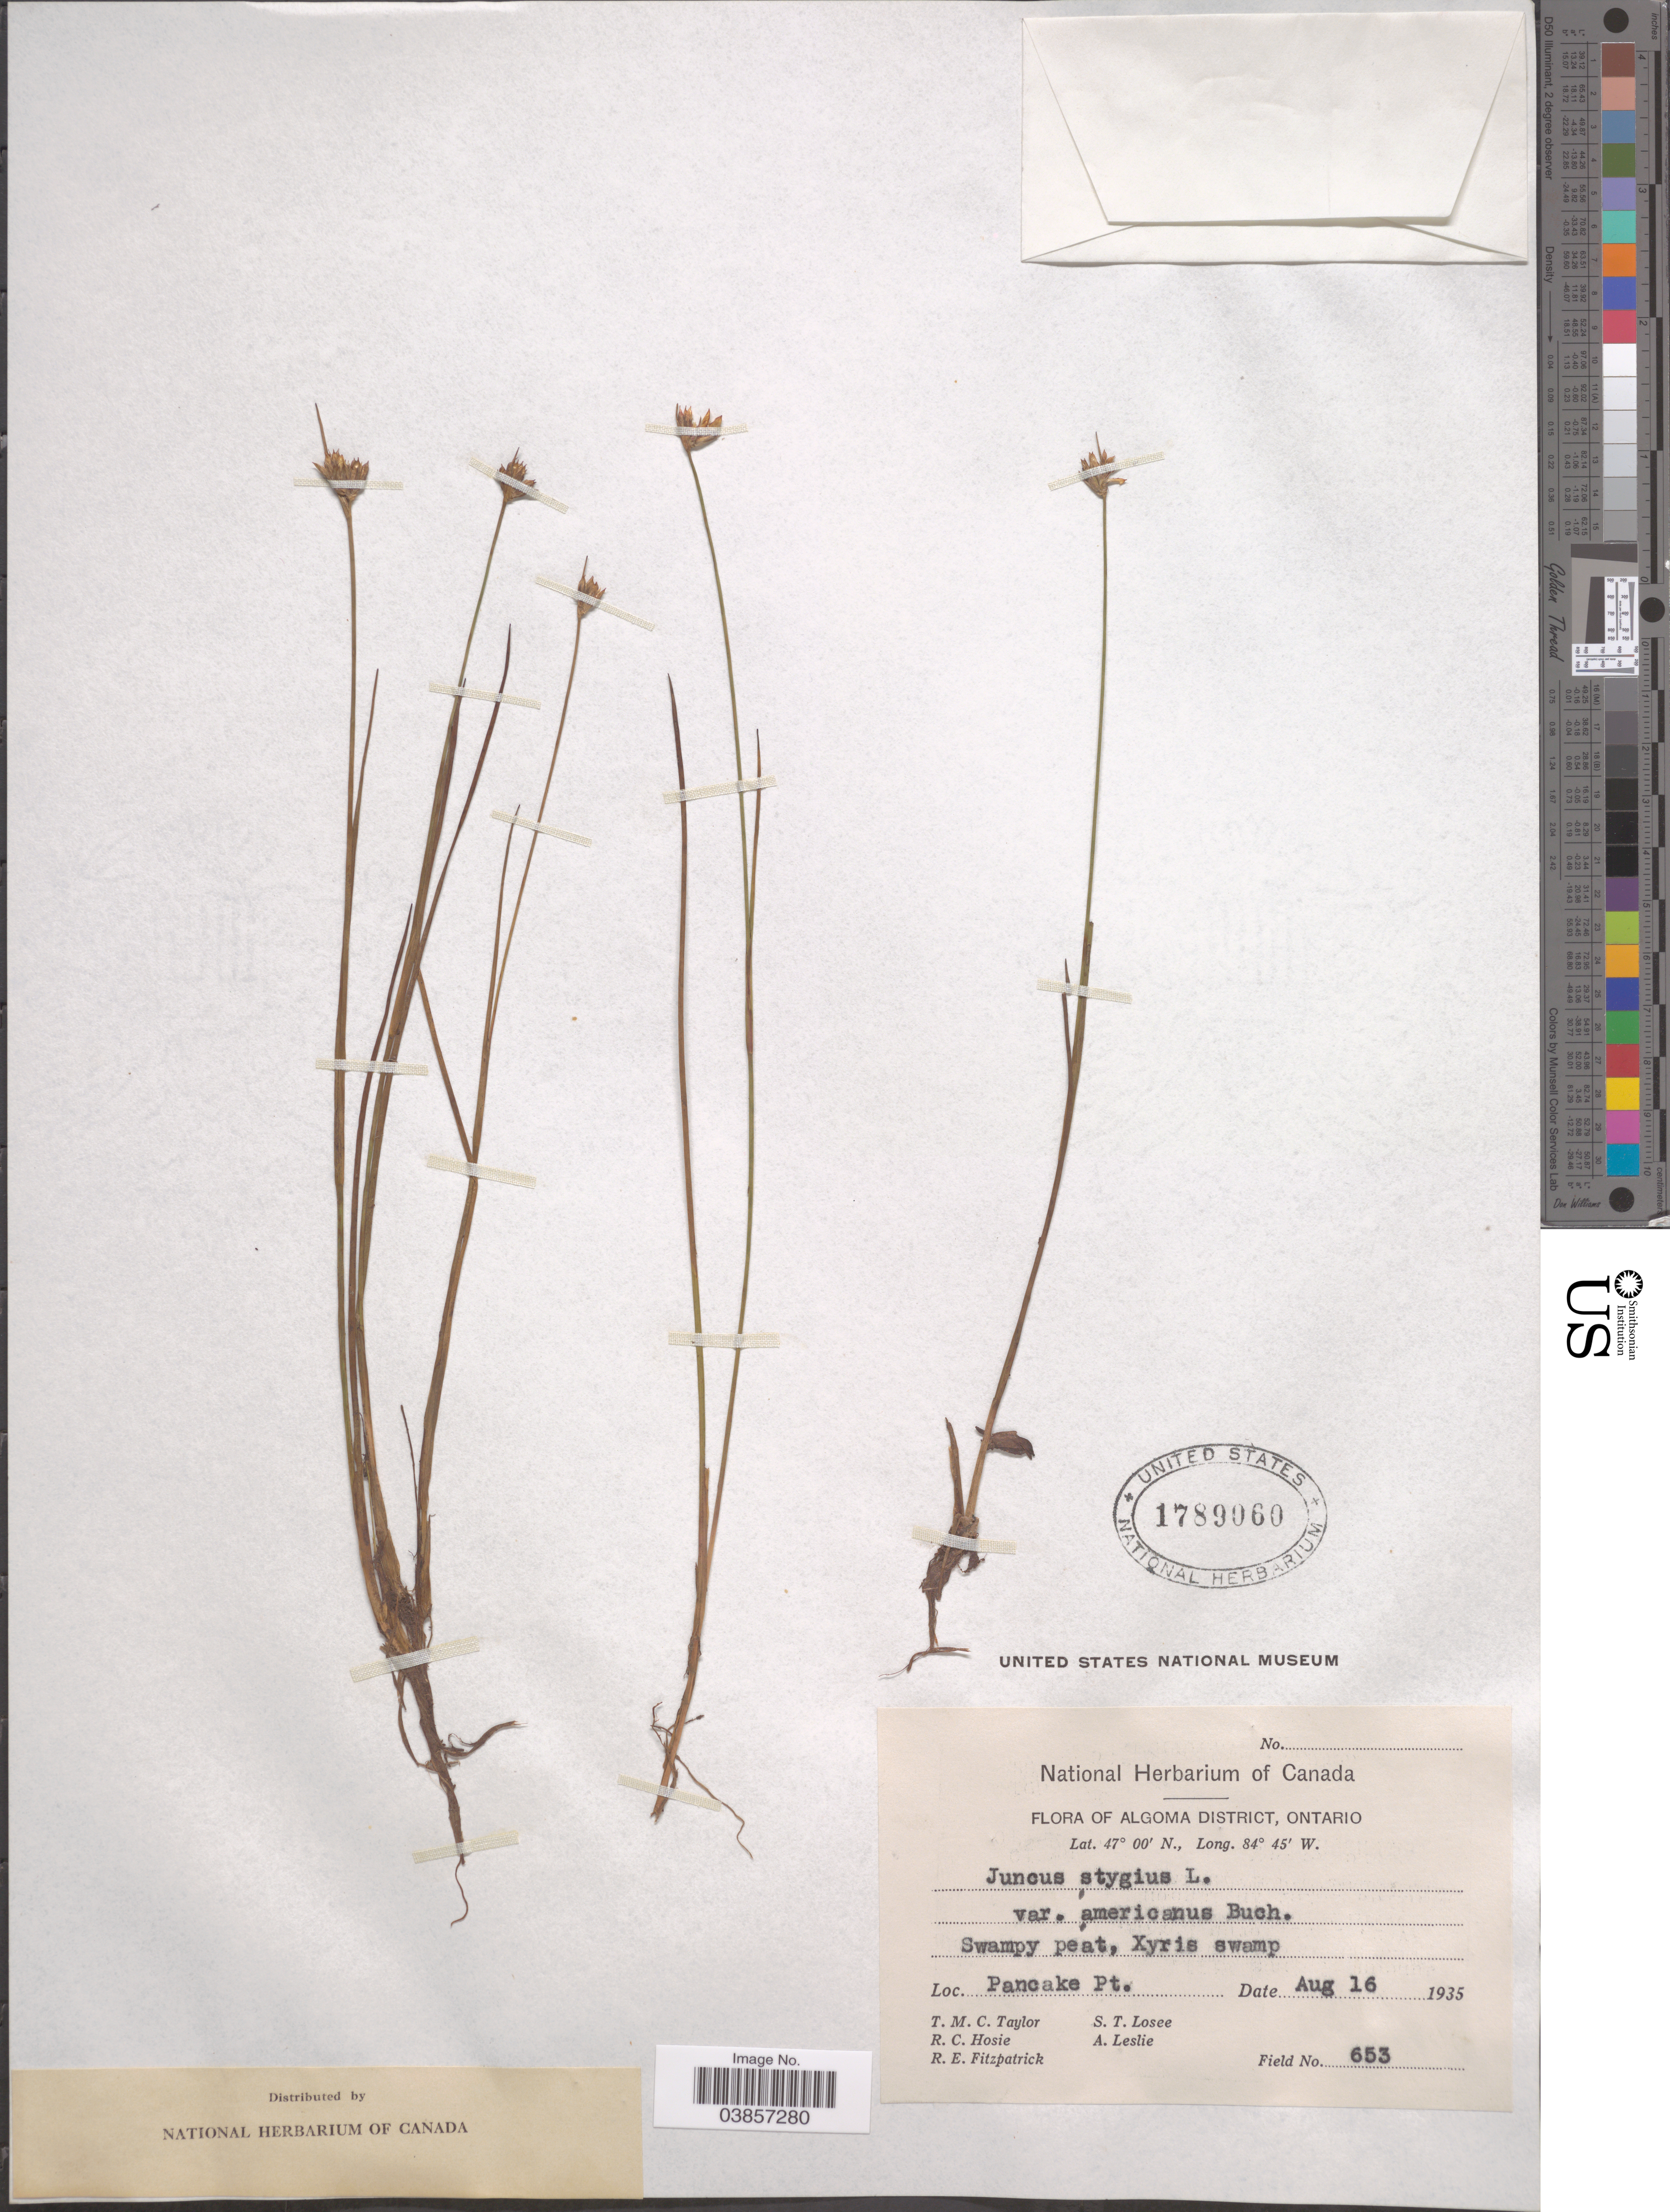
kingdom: Plantae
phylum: Tracheophyta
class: Liliopsida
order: Poales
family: Juncaceae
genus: Juncus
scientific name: Juncus stygius subsp. americanus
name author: (Buchenau) Hultén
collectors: T. M. C. Taylor, R. Hosie, R. Fitzpatrick, S. Losee & A. Leslie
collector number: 653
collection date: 1935-08-16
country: Canada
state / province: Ontario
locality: Algoma District. Xyris swamp. Pancake Pt.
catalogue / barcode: US 1789060